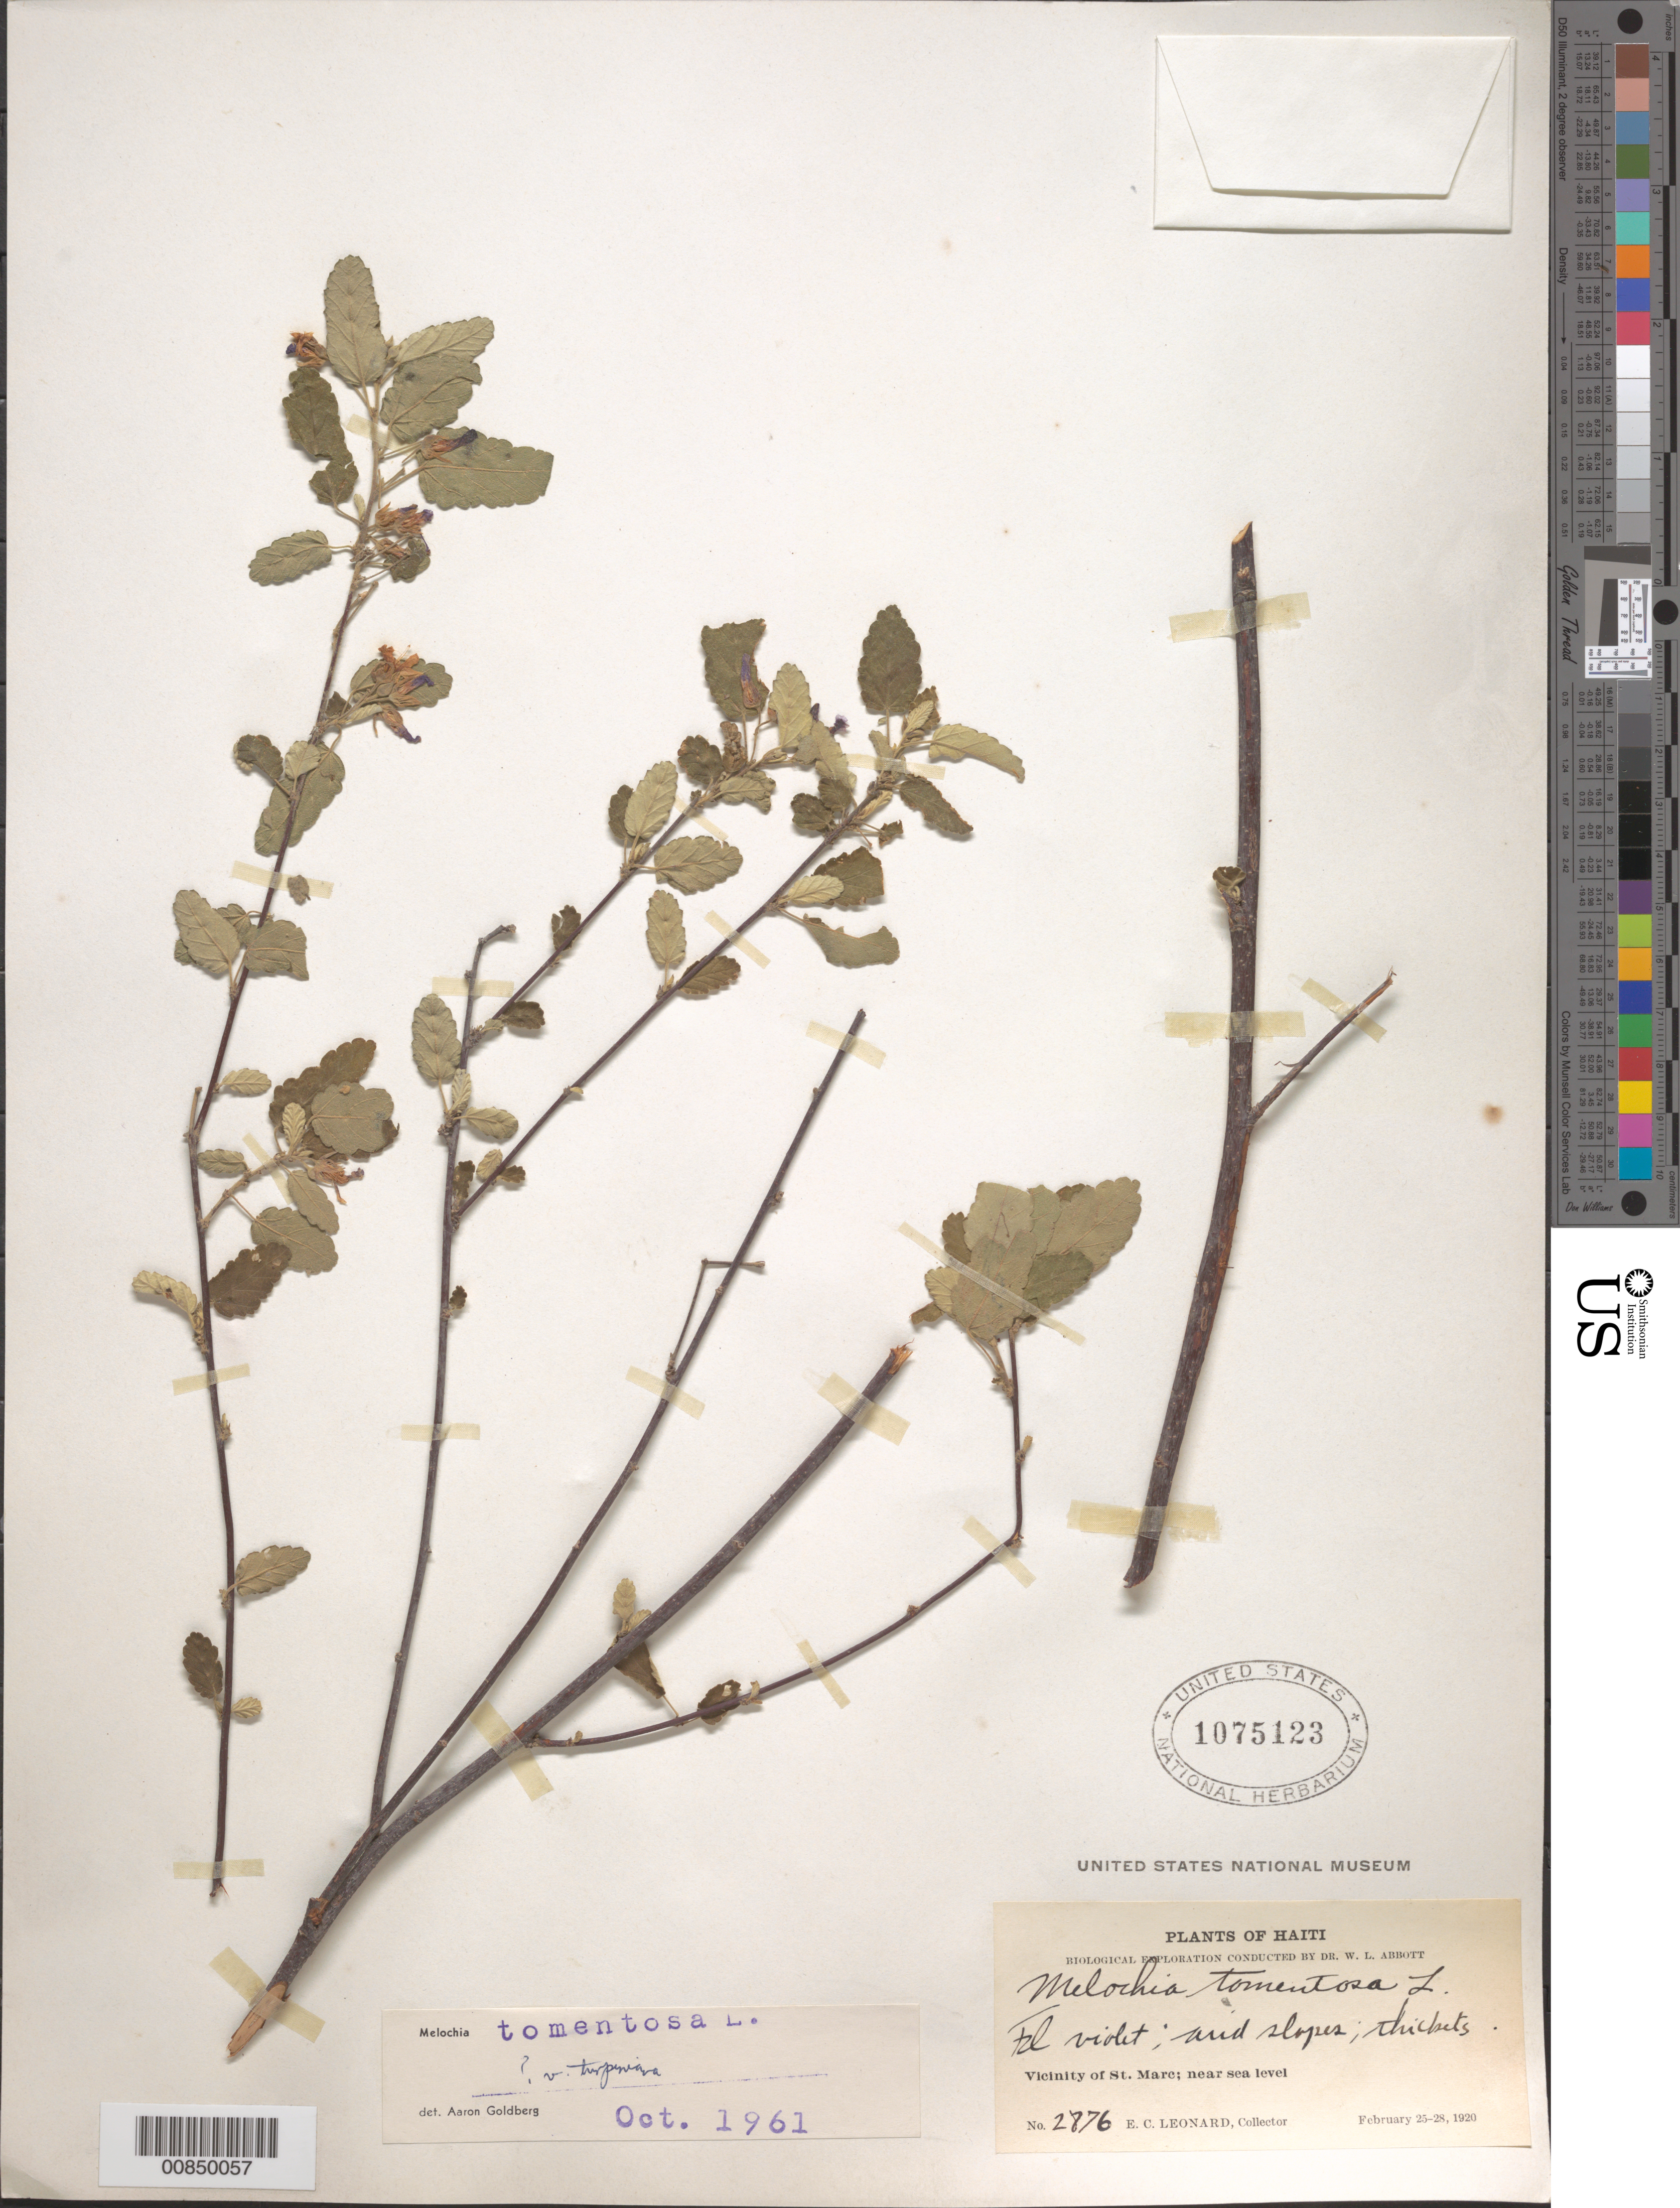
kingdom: Plantae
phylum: Tracheophyta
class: Magnoliopsida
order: Malvales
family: Malvaceae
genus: Melochia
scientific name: Melochia tomentosa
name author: L.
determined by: Goldberg, Aaron, (US), NMNH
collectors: E. C. Leonard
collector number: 2876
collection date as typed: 23 Feb 1920 to 28 Feb 1920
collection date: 1920-02-23/1920-02-28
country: Haiti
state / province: Artibonite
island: Hispaniola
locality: Vicinity of St. Marc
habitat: Arid slopes, thickets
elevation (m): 0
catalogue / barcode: US 1075123